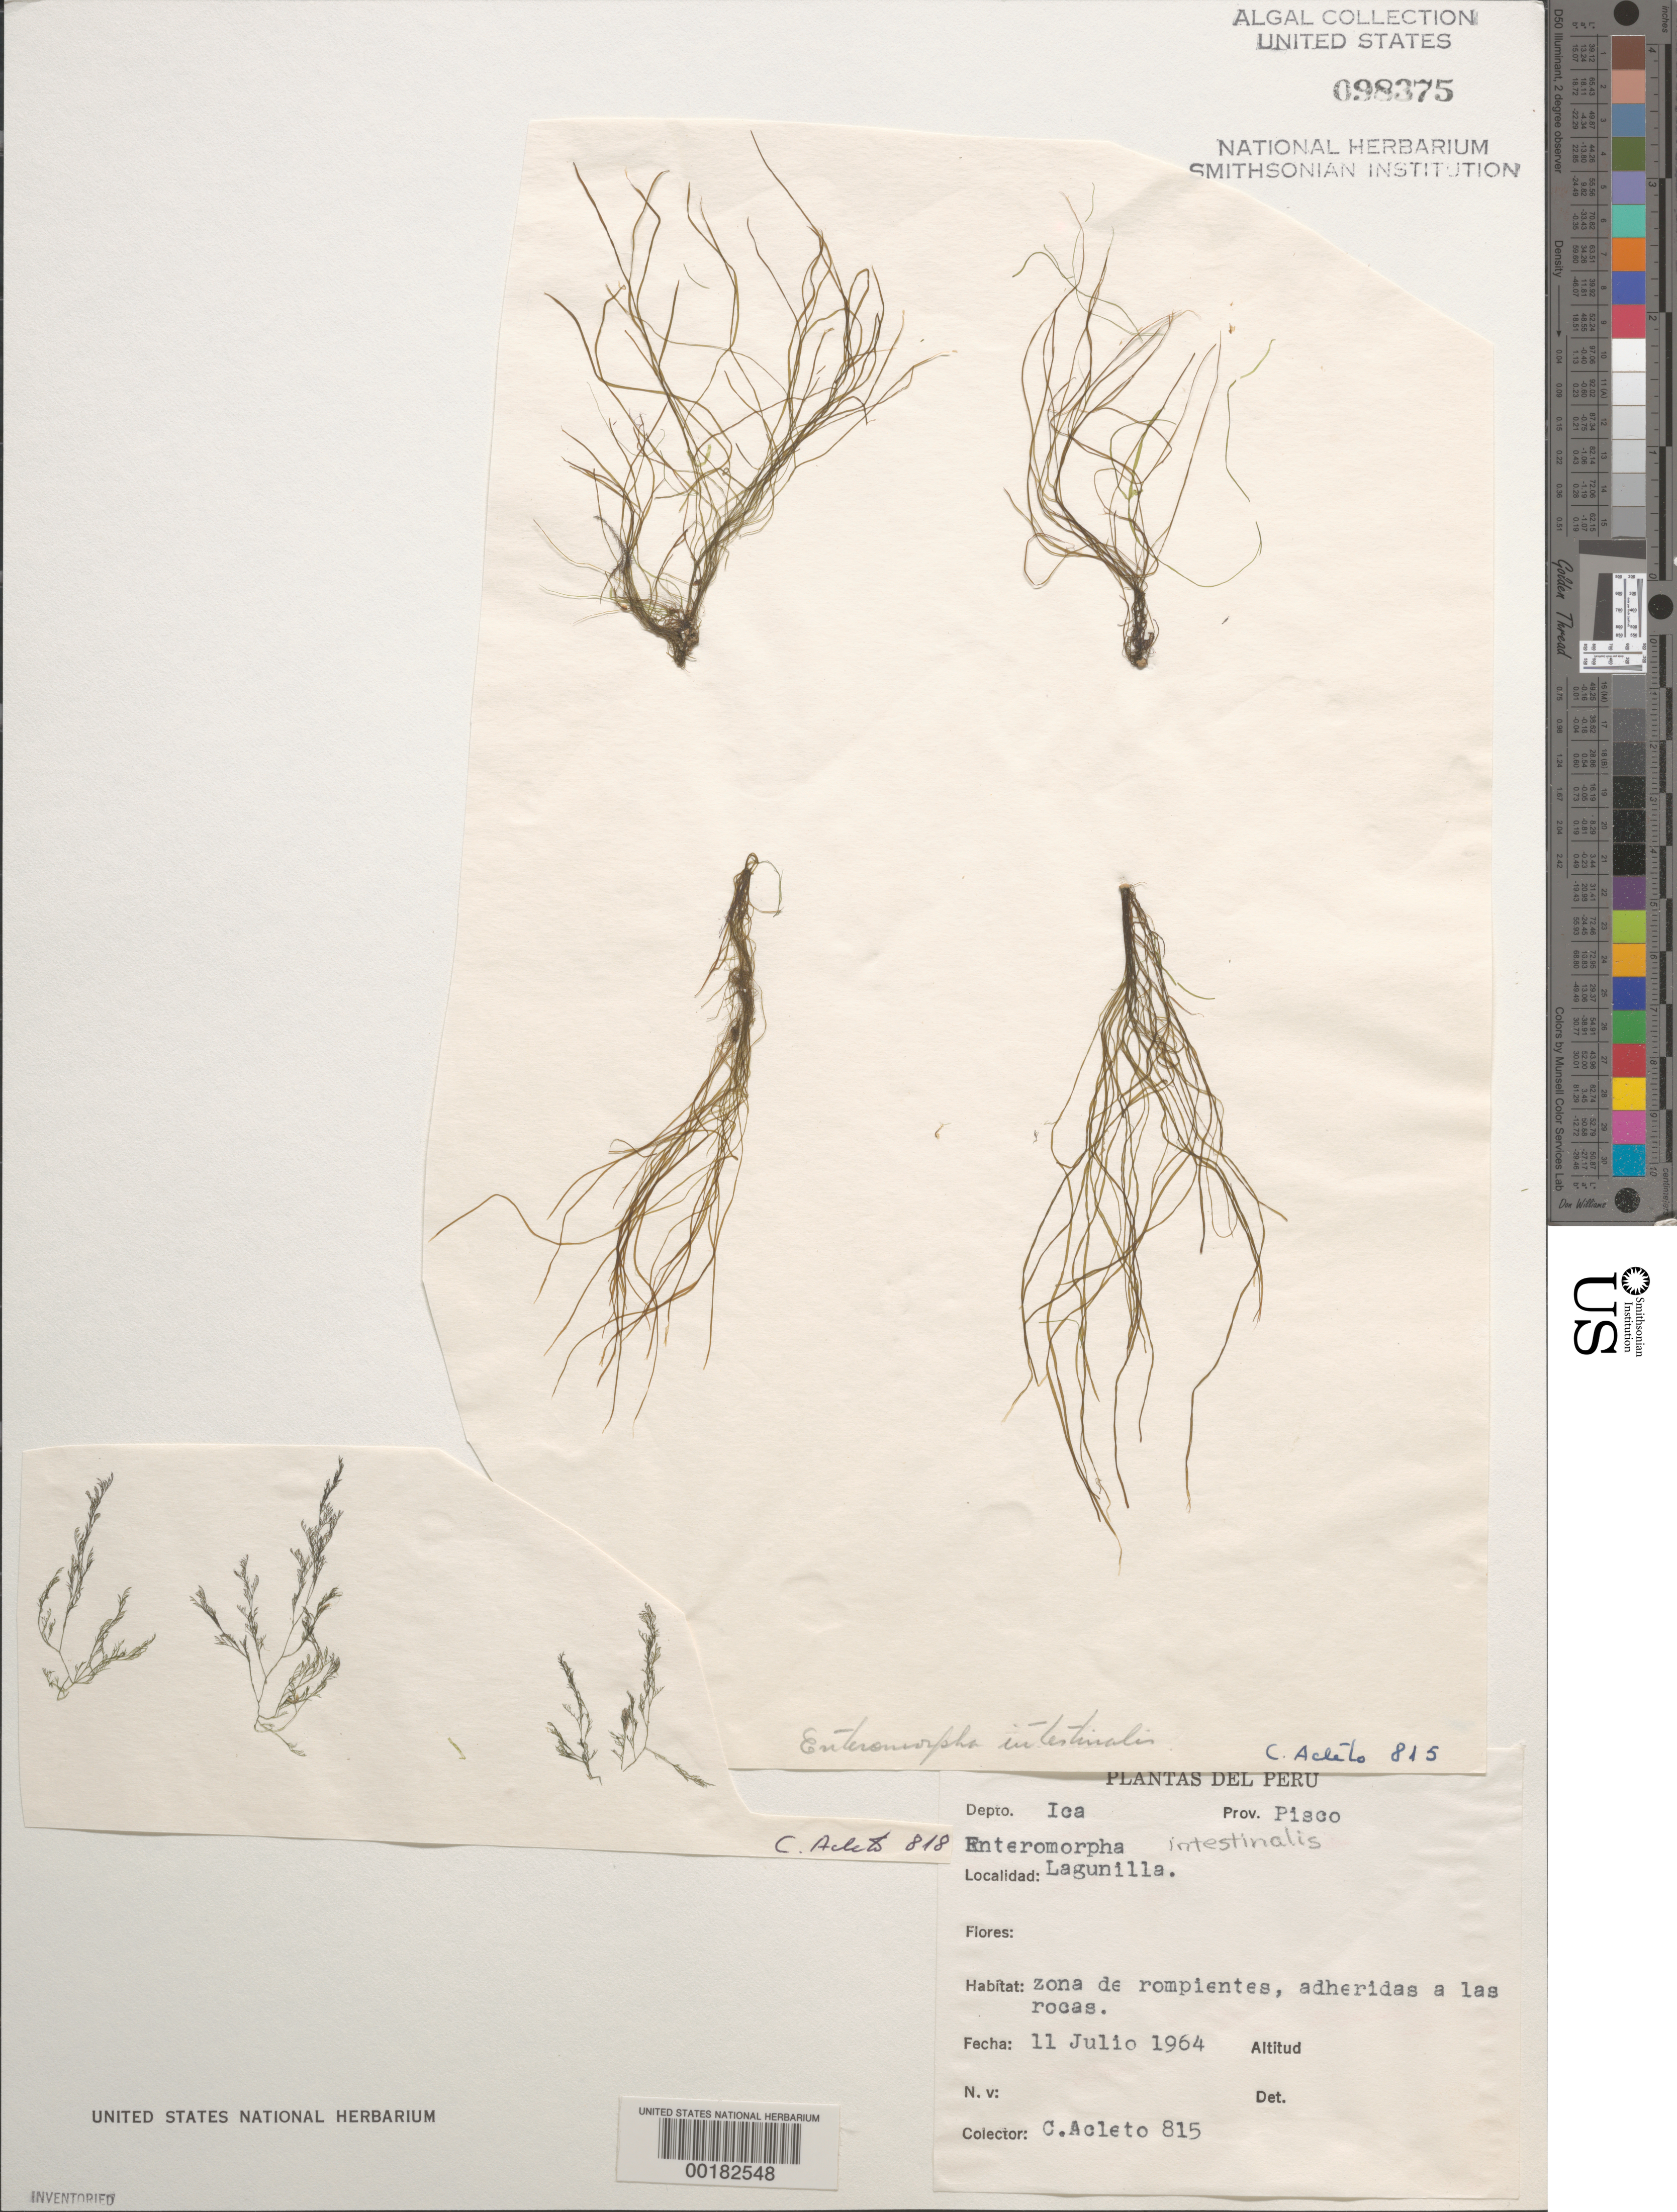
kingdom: Plantae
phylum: Chlorophyta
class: Ulvophyceae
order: Ulvales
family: Ulvaceae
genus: Ulva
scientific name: Ulva intestinalis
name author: L.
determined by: Algae name updating Project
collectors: C. Acleto O.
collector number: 815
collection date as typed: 11 Jul 1964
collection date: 1964-07-11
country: Peru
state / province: Ica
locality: Lagunilla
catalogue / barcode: US 98375